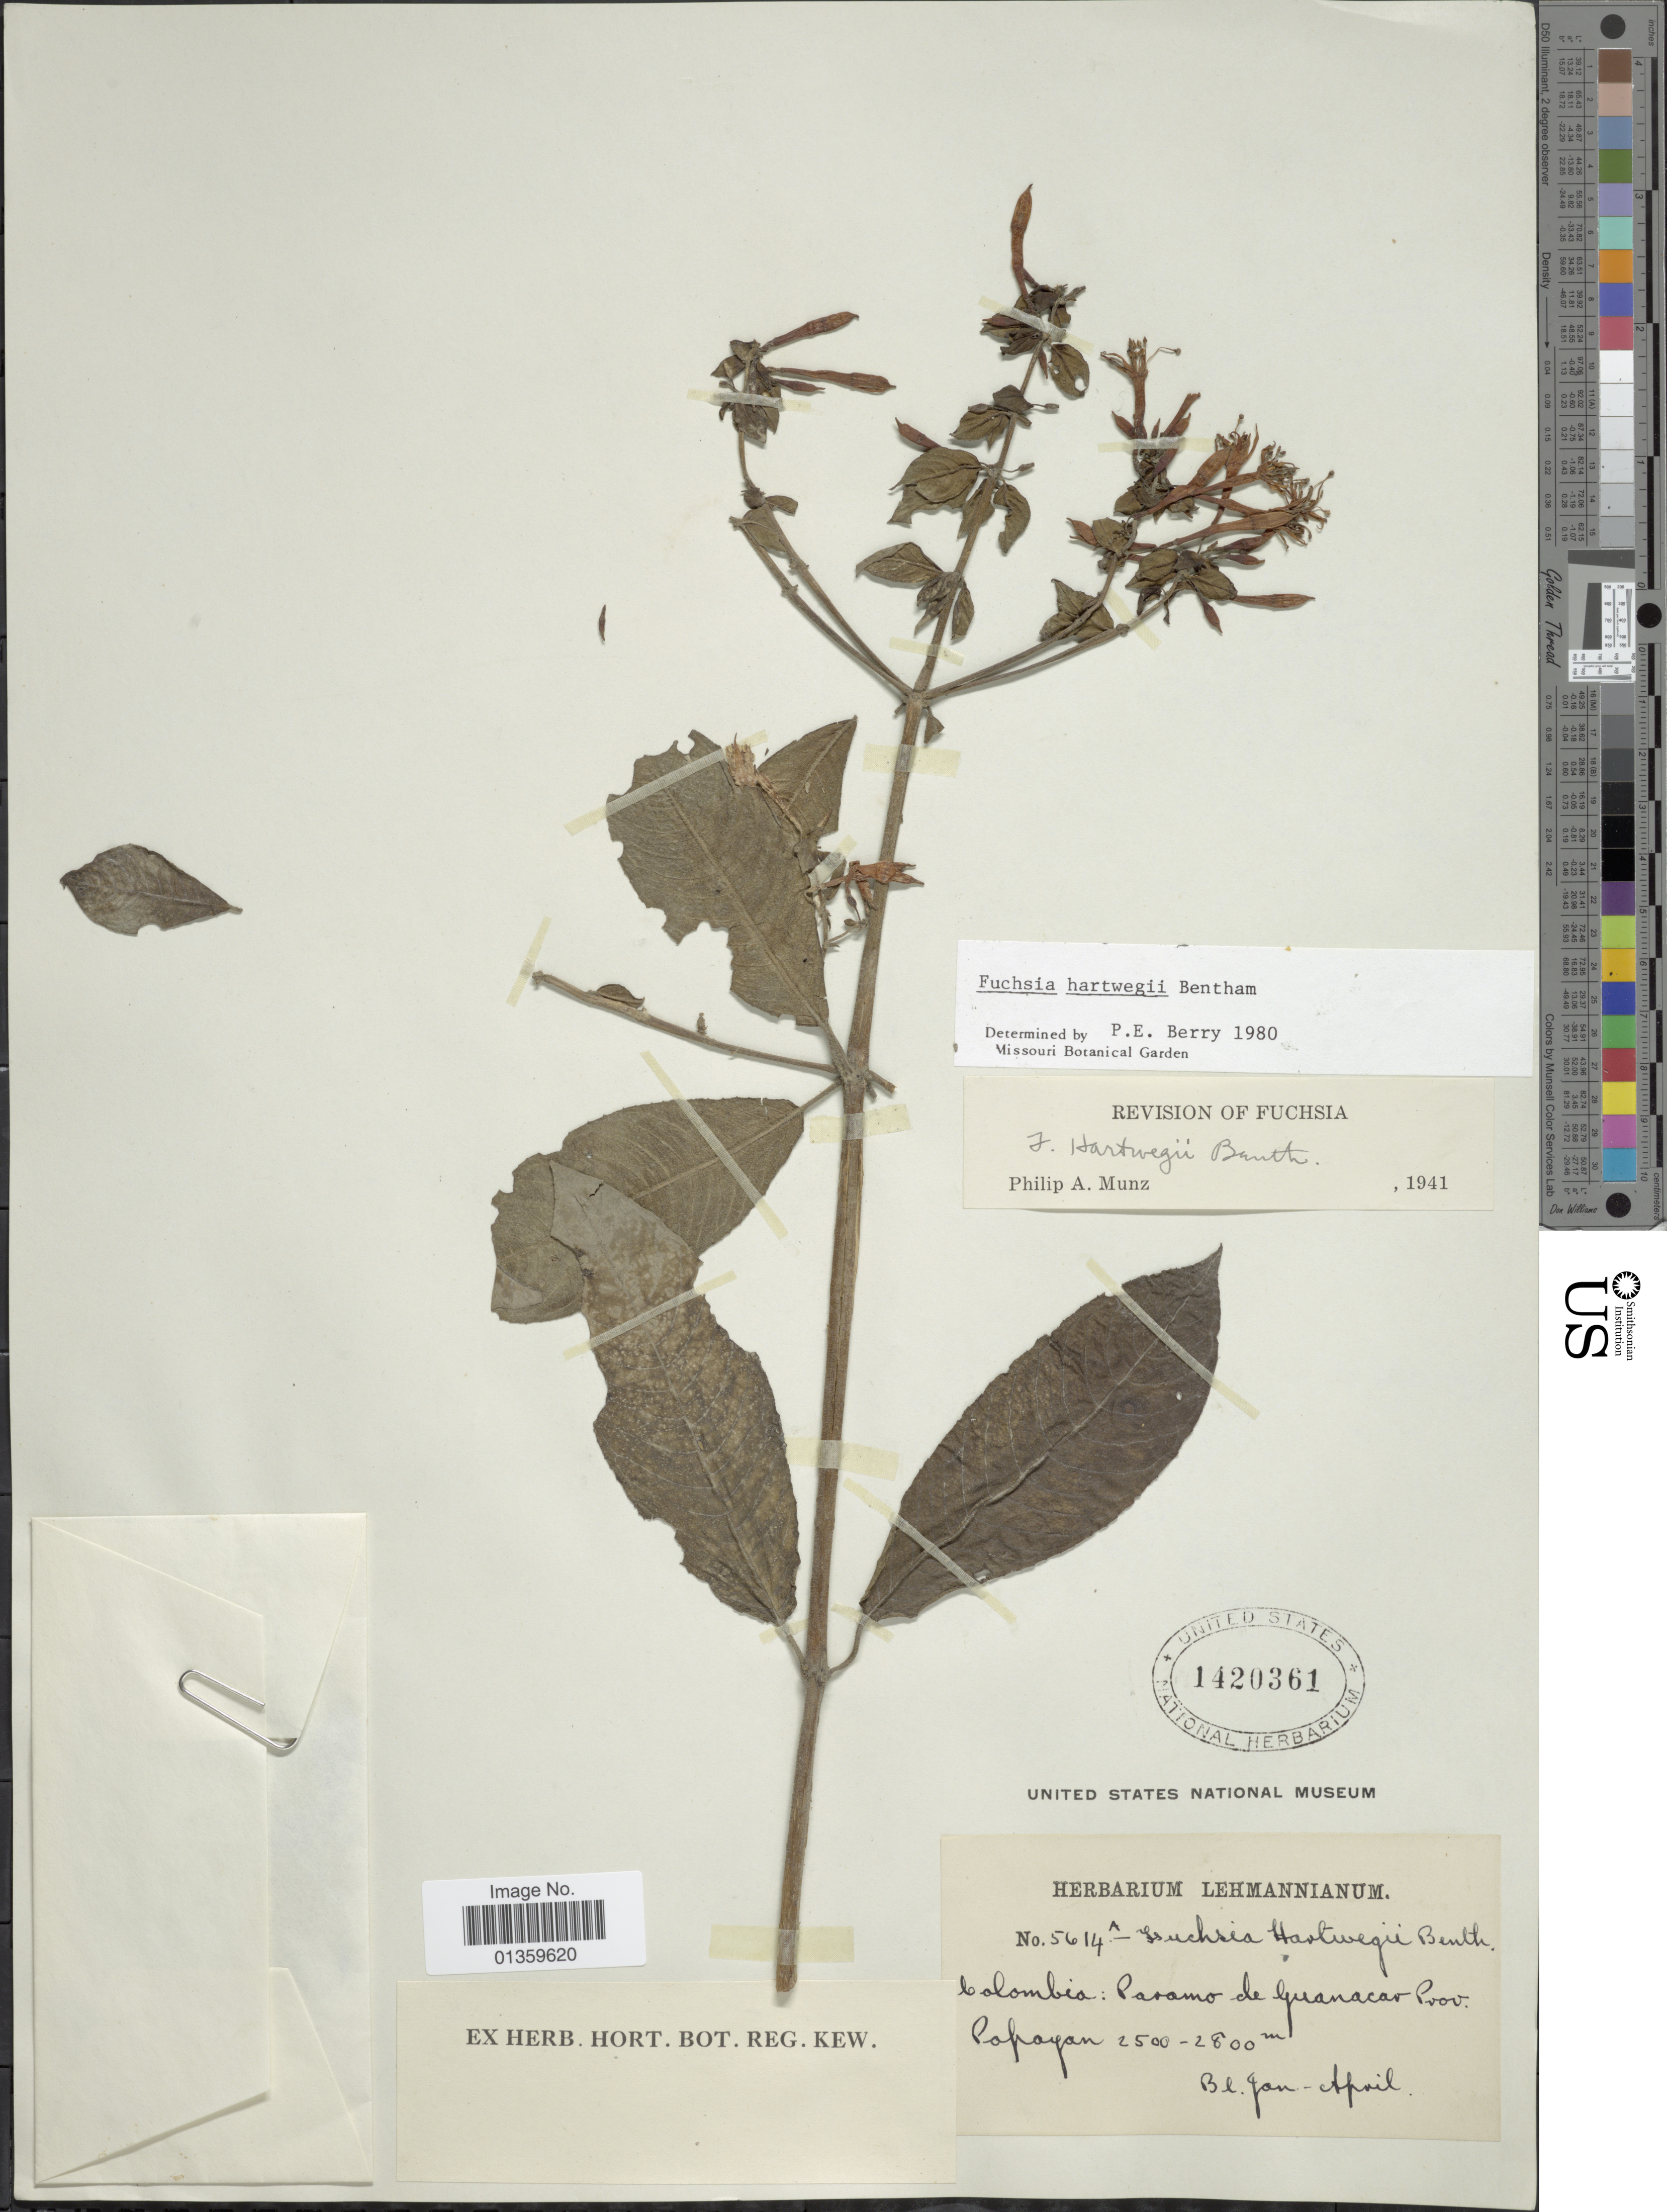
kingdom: Plantae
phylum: Tracheophyta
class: Magnoliopsida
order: Myrtales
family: Onagraceae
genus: Fuchsia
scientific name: Fuchsia hartwegii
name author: Benth.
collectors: ex herb. Lehmannianum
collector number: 5614A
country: Colombia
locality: Paramo de Guanacao Prov. Popayan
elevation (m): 2500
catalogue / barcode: US 1420361